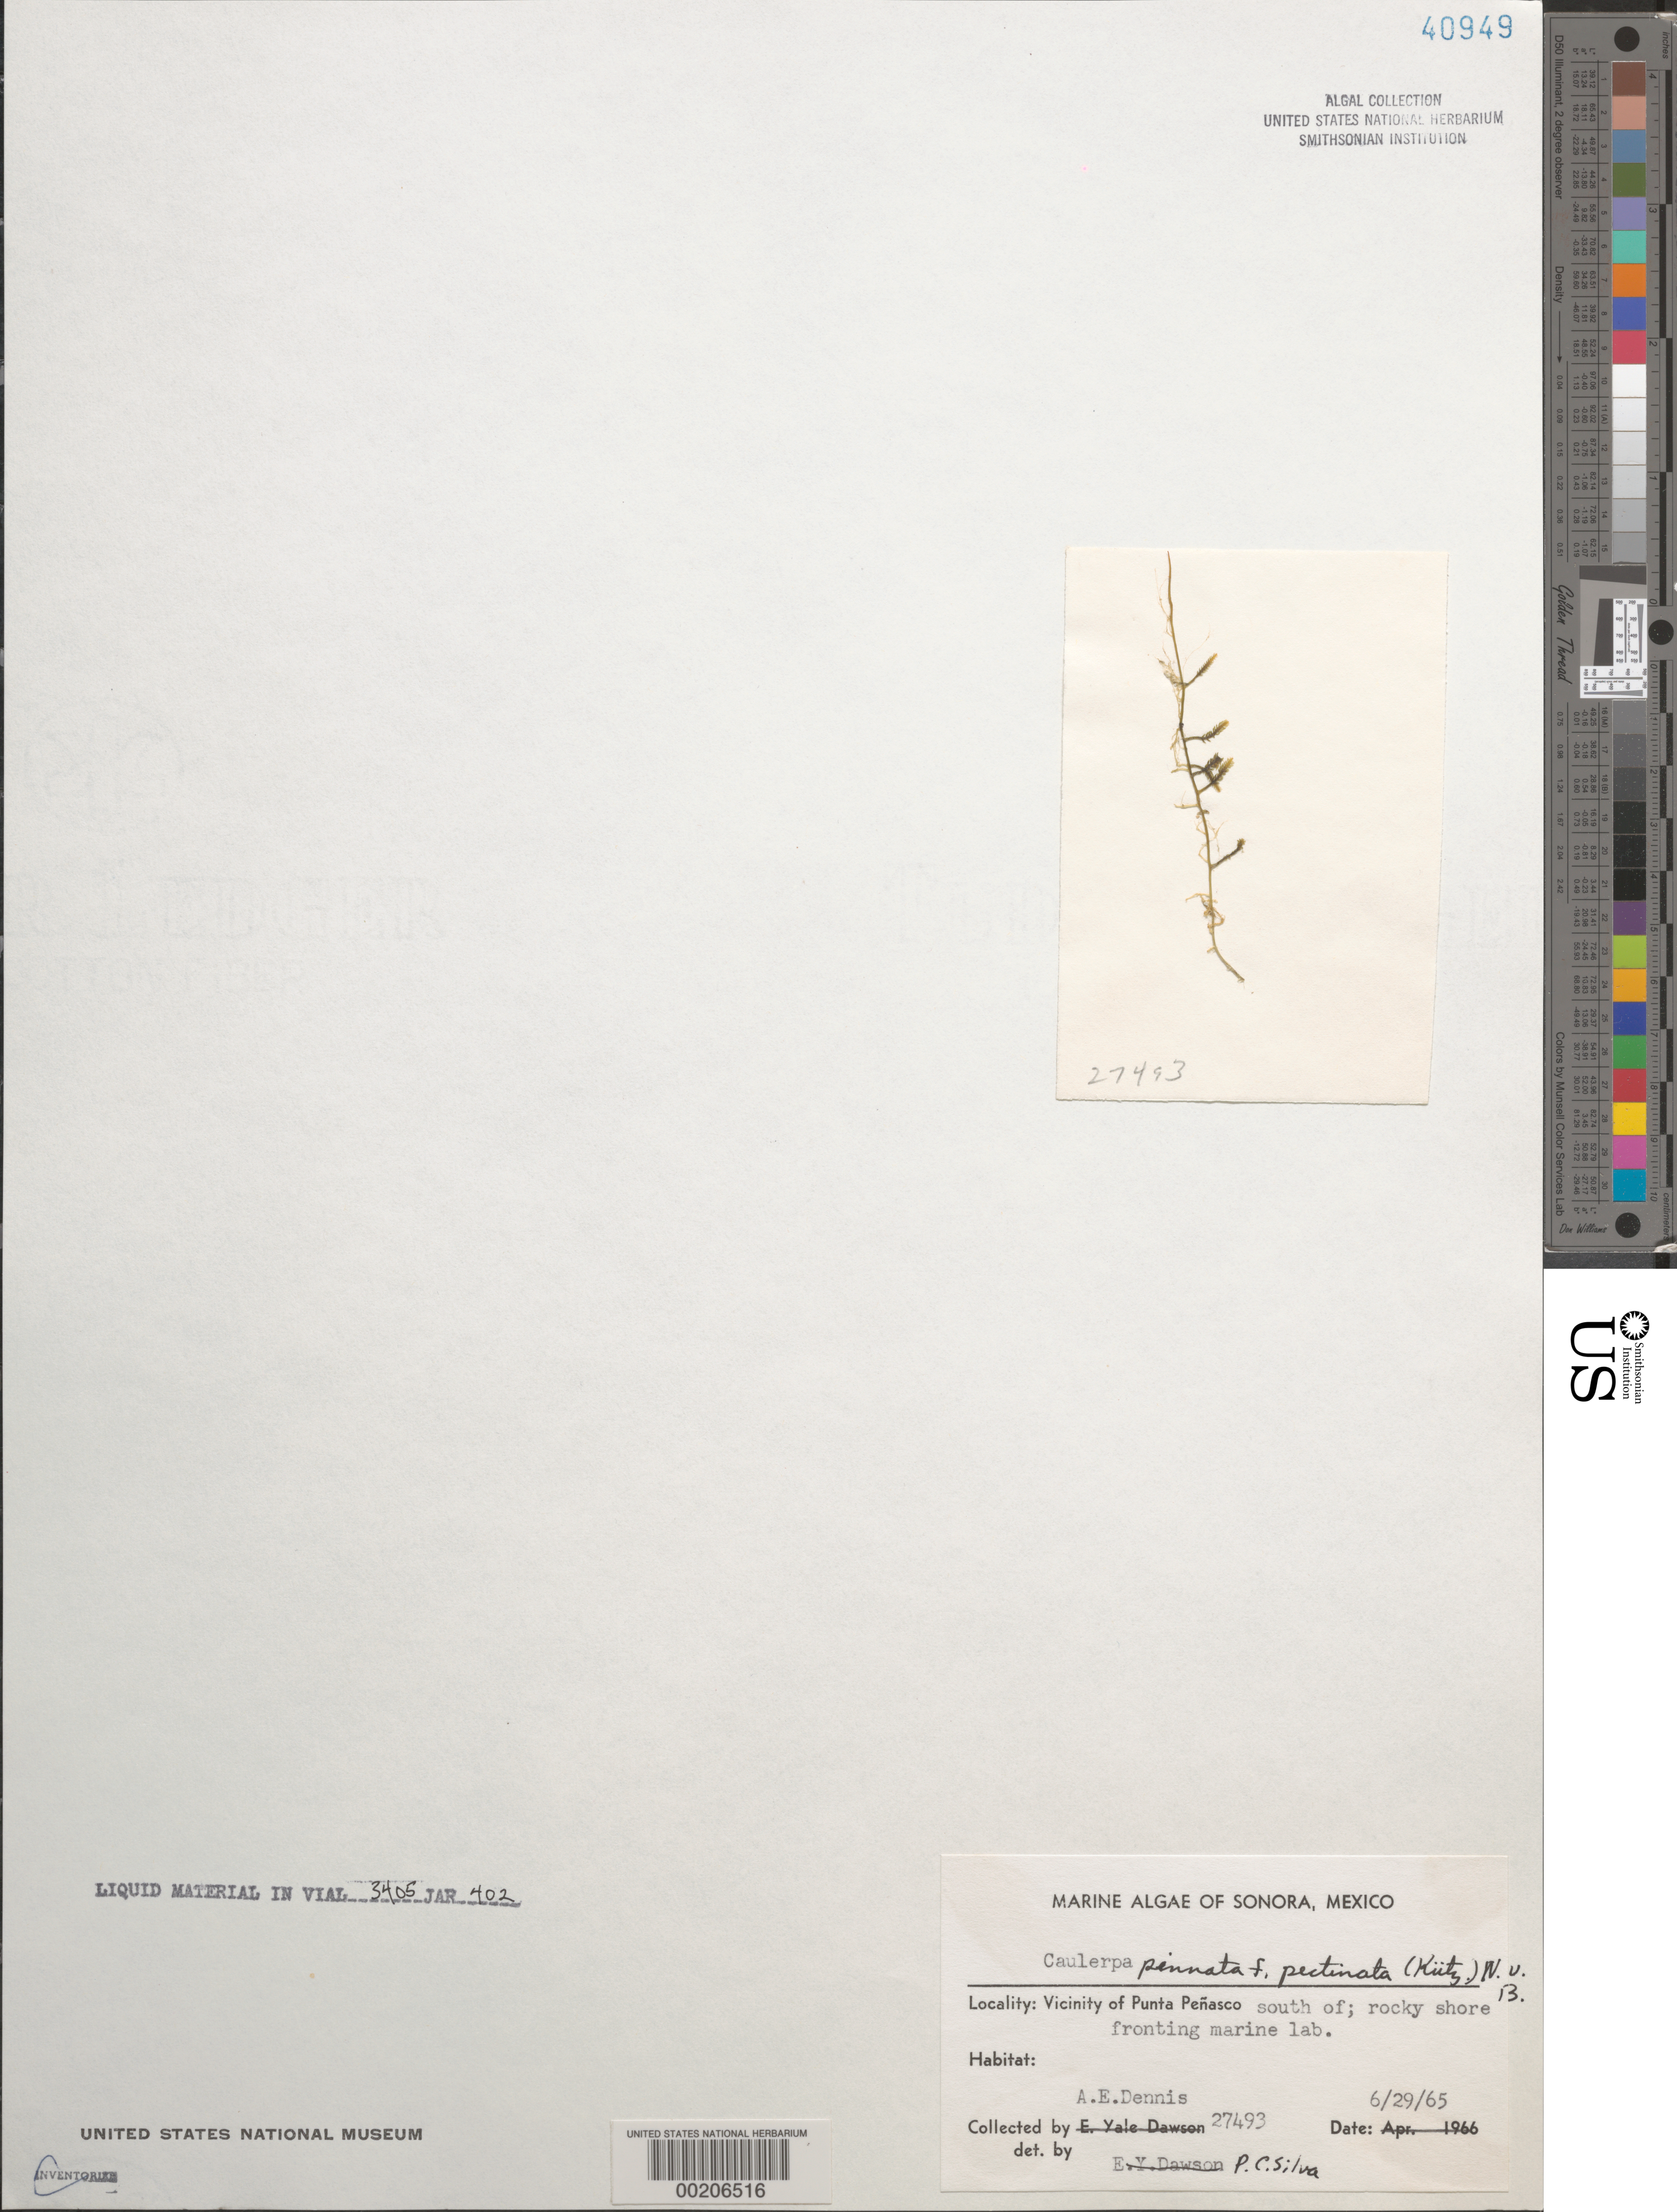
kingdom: Plantae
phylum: Chlorophyta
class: Ulvophyceae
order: Bryopsidales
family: Caulerpaceae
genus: Caulerpa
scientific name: Caulerpa pinnata f. pectinata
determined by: Silva, P. C.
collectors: A. Dennis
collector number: EYD 27493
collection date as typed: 29 Jun 1965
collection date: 1965-06-29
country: Mexico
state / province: Sonora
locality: Marine laboratory shore south of punta penasco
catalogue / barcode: US 40949